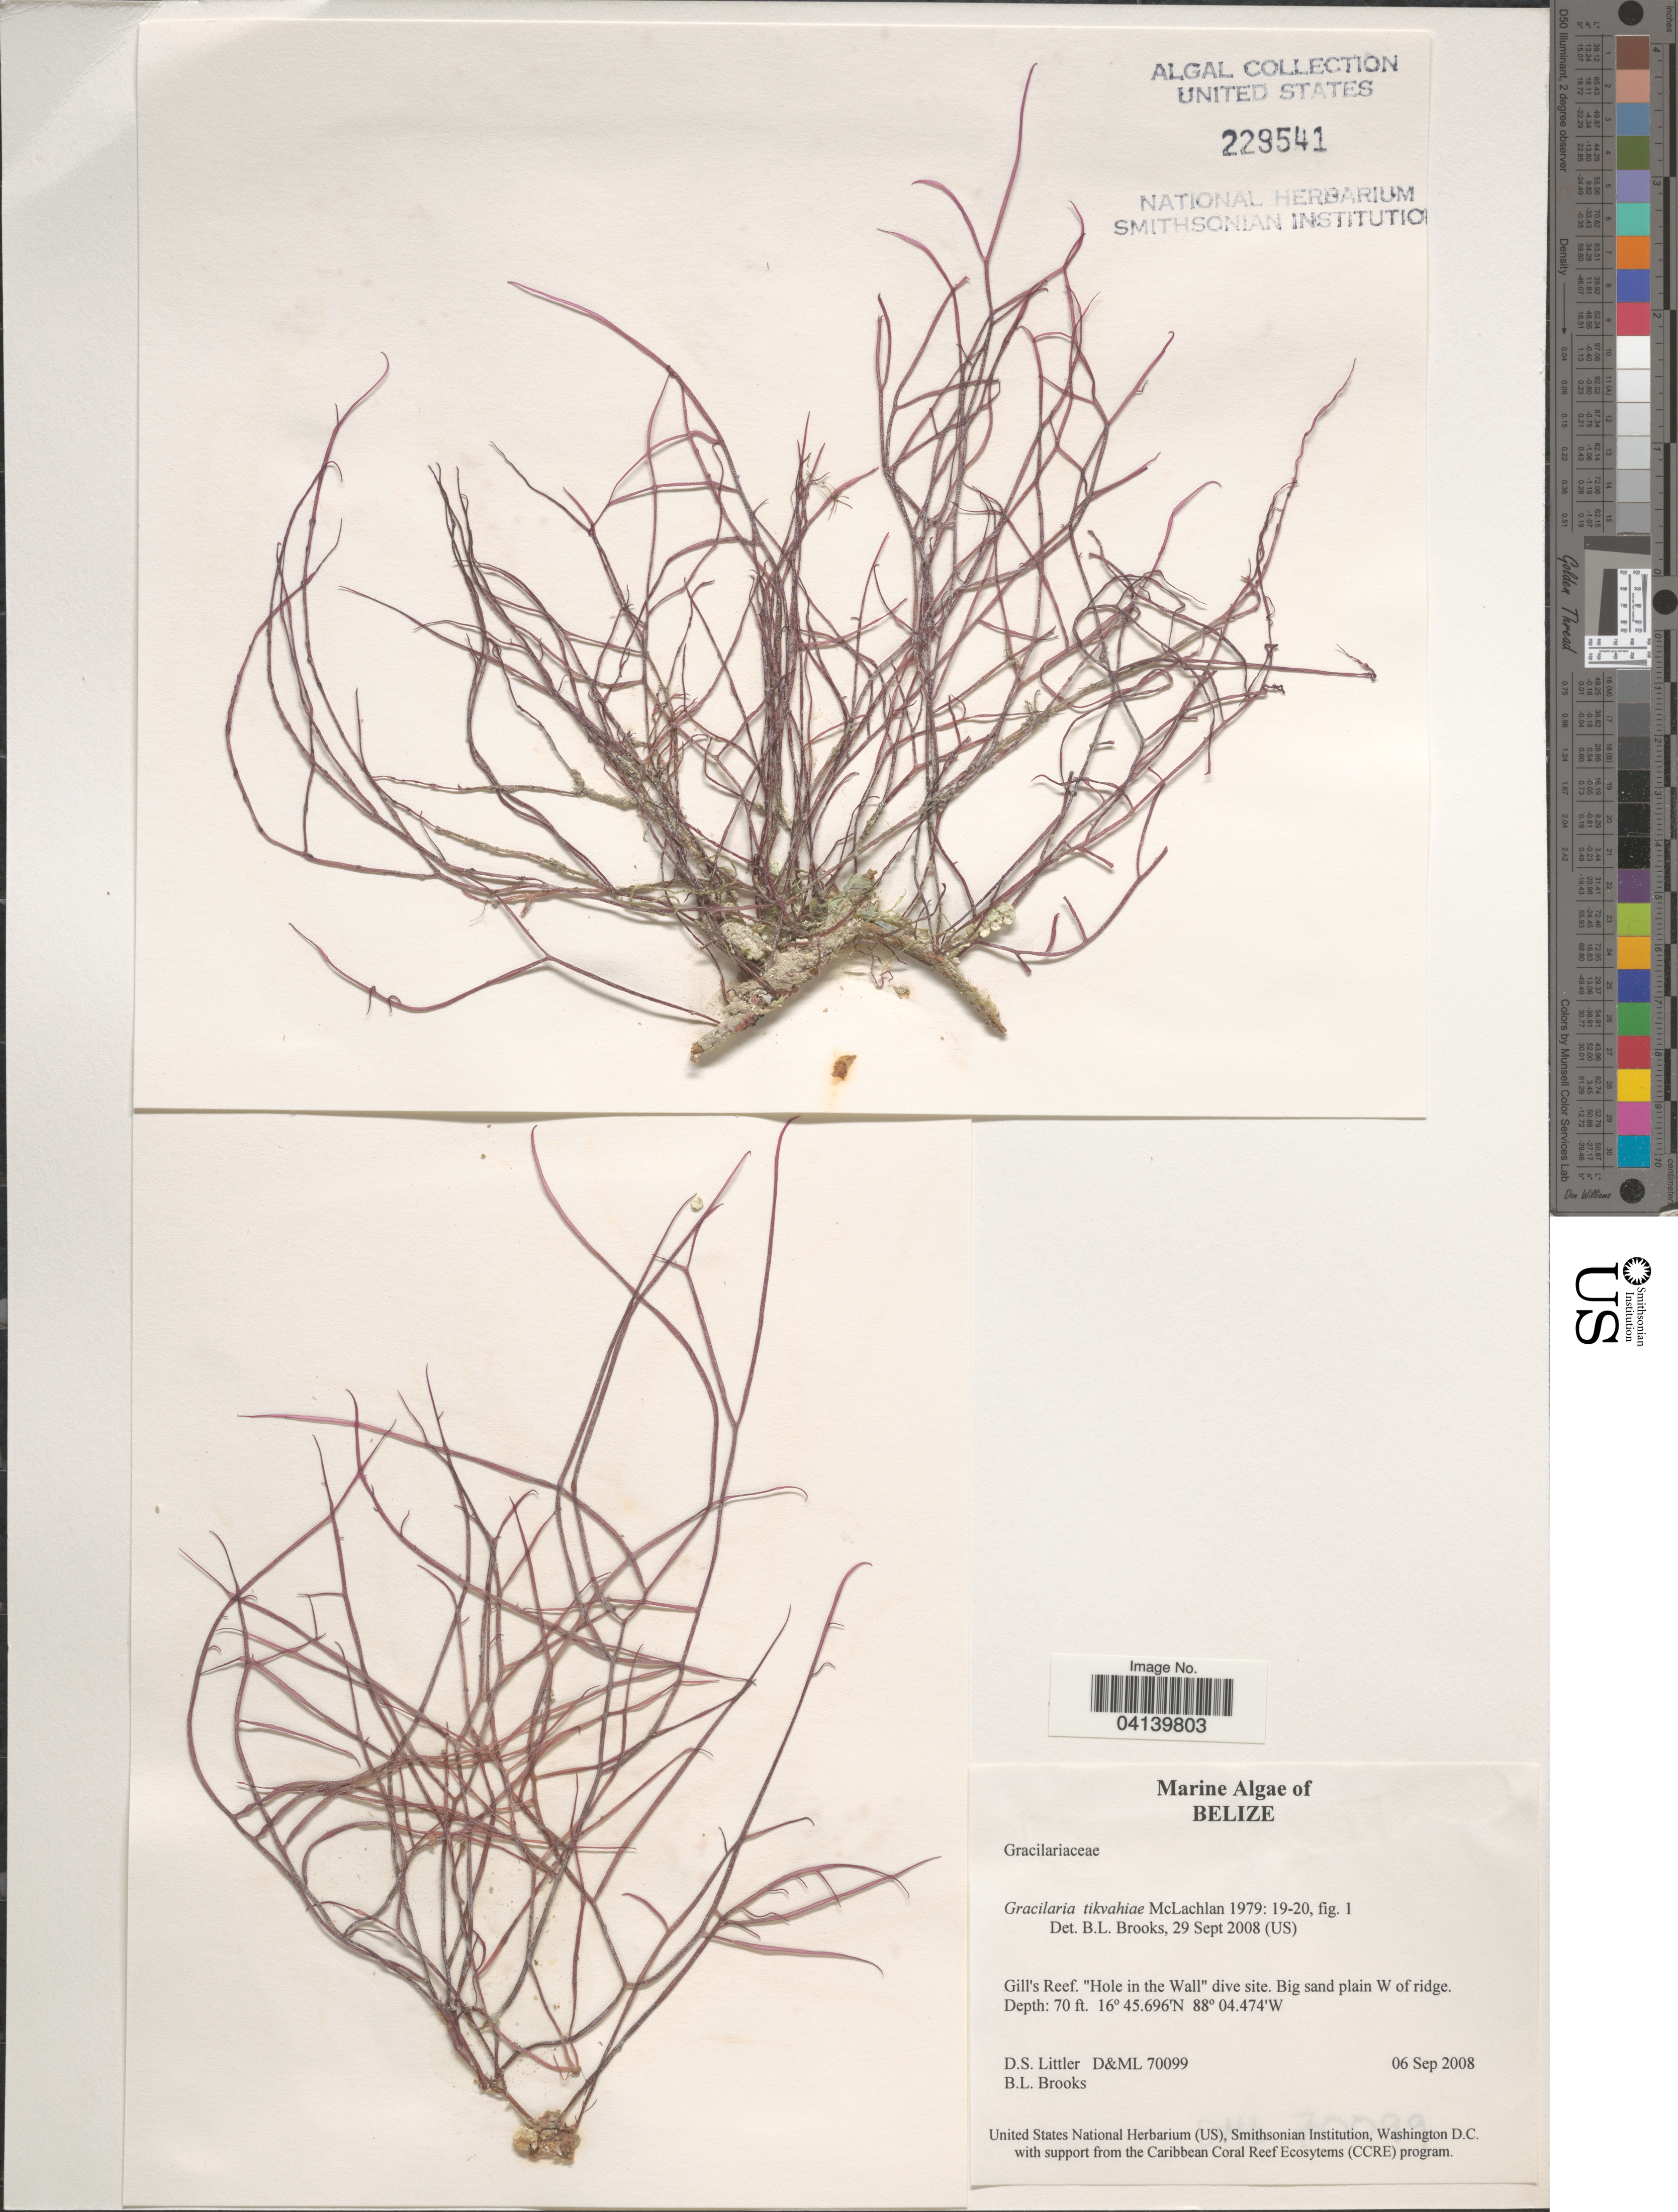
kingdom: Plantae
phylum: Rhodophyta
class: Florideophyceae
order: Gracilariales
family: Gracilariaceae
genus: Gracilaria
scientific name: Gracilaria tikvahiae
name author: McLachlan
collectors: D. S. Littler & B. Brooks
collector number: D&ML 70099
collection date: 2008-09-06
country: Belize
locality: Gill's Reef. "Hole in the Wall" dive site. Big sand plain W of ridge.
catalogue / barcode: US 229541